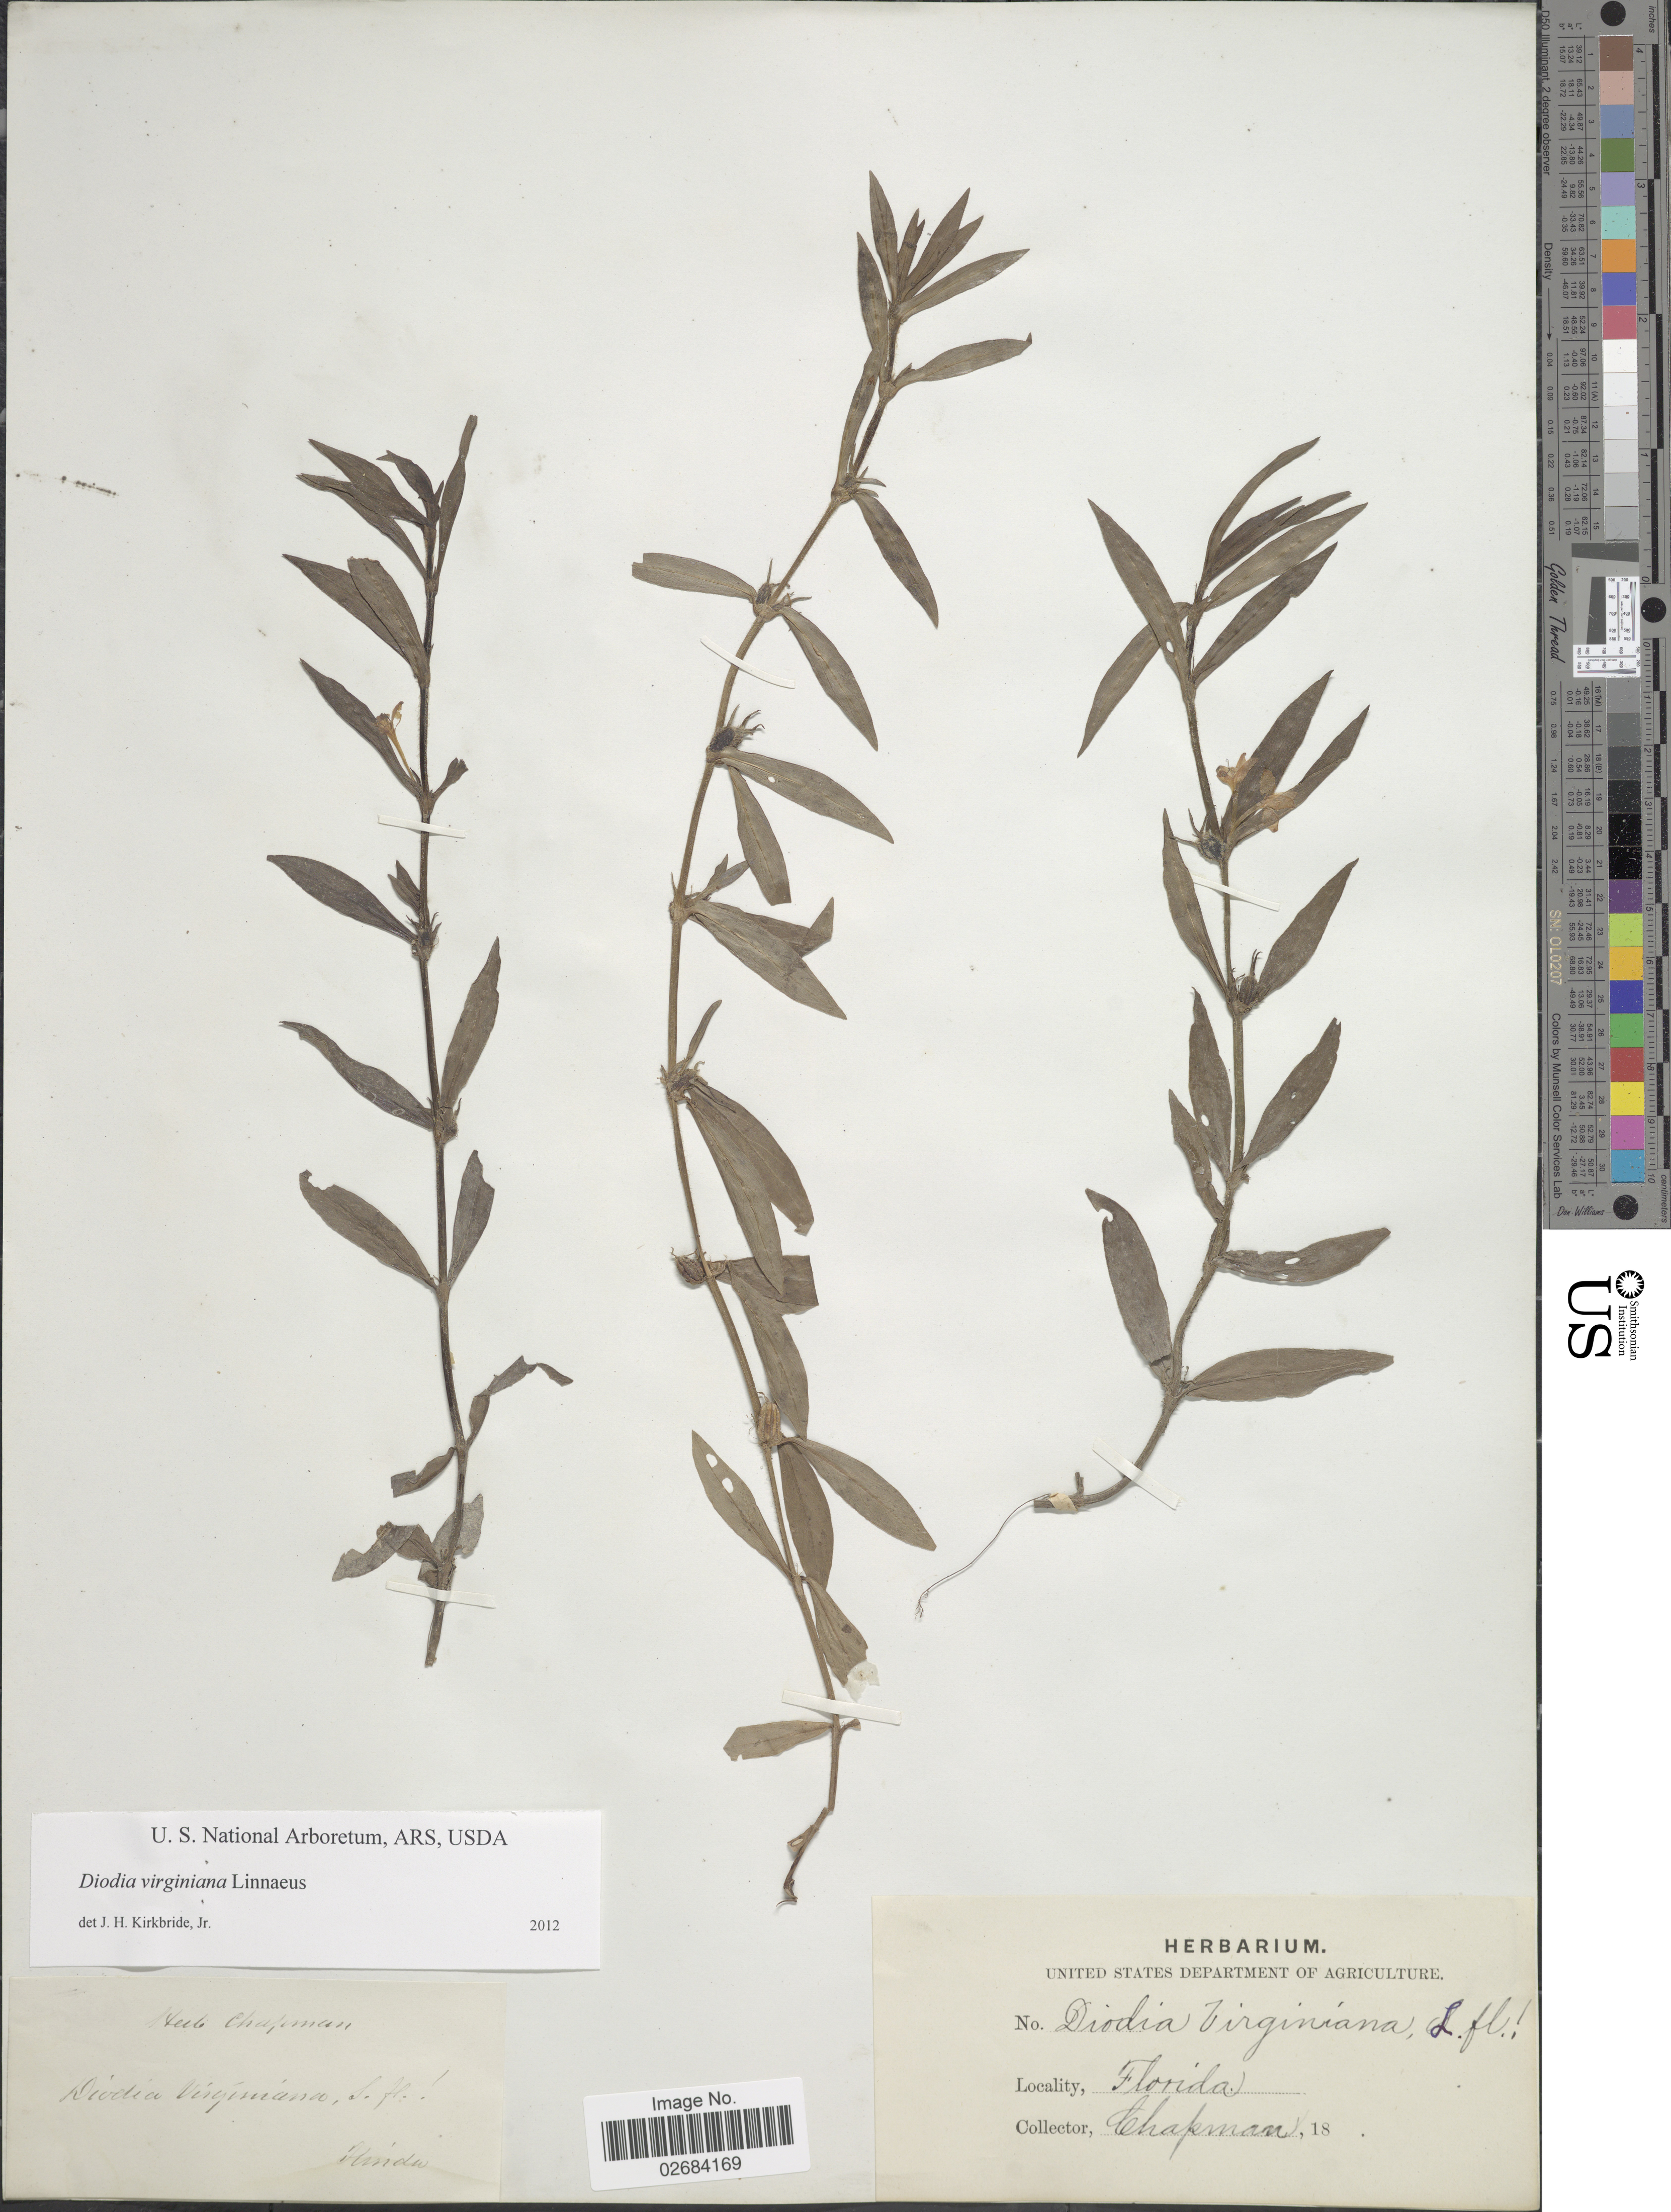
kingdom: Plantae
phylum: Tracheophyta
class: Magnoliopsida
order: Gentianales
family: Rubiaceae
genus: Diodia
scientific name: Diodia virginiana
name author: L.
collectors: A. Chapman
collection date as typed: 18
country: United States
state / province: Florida